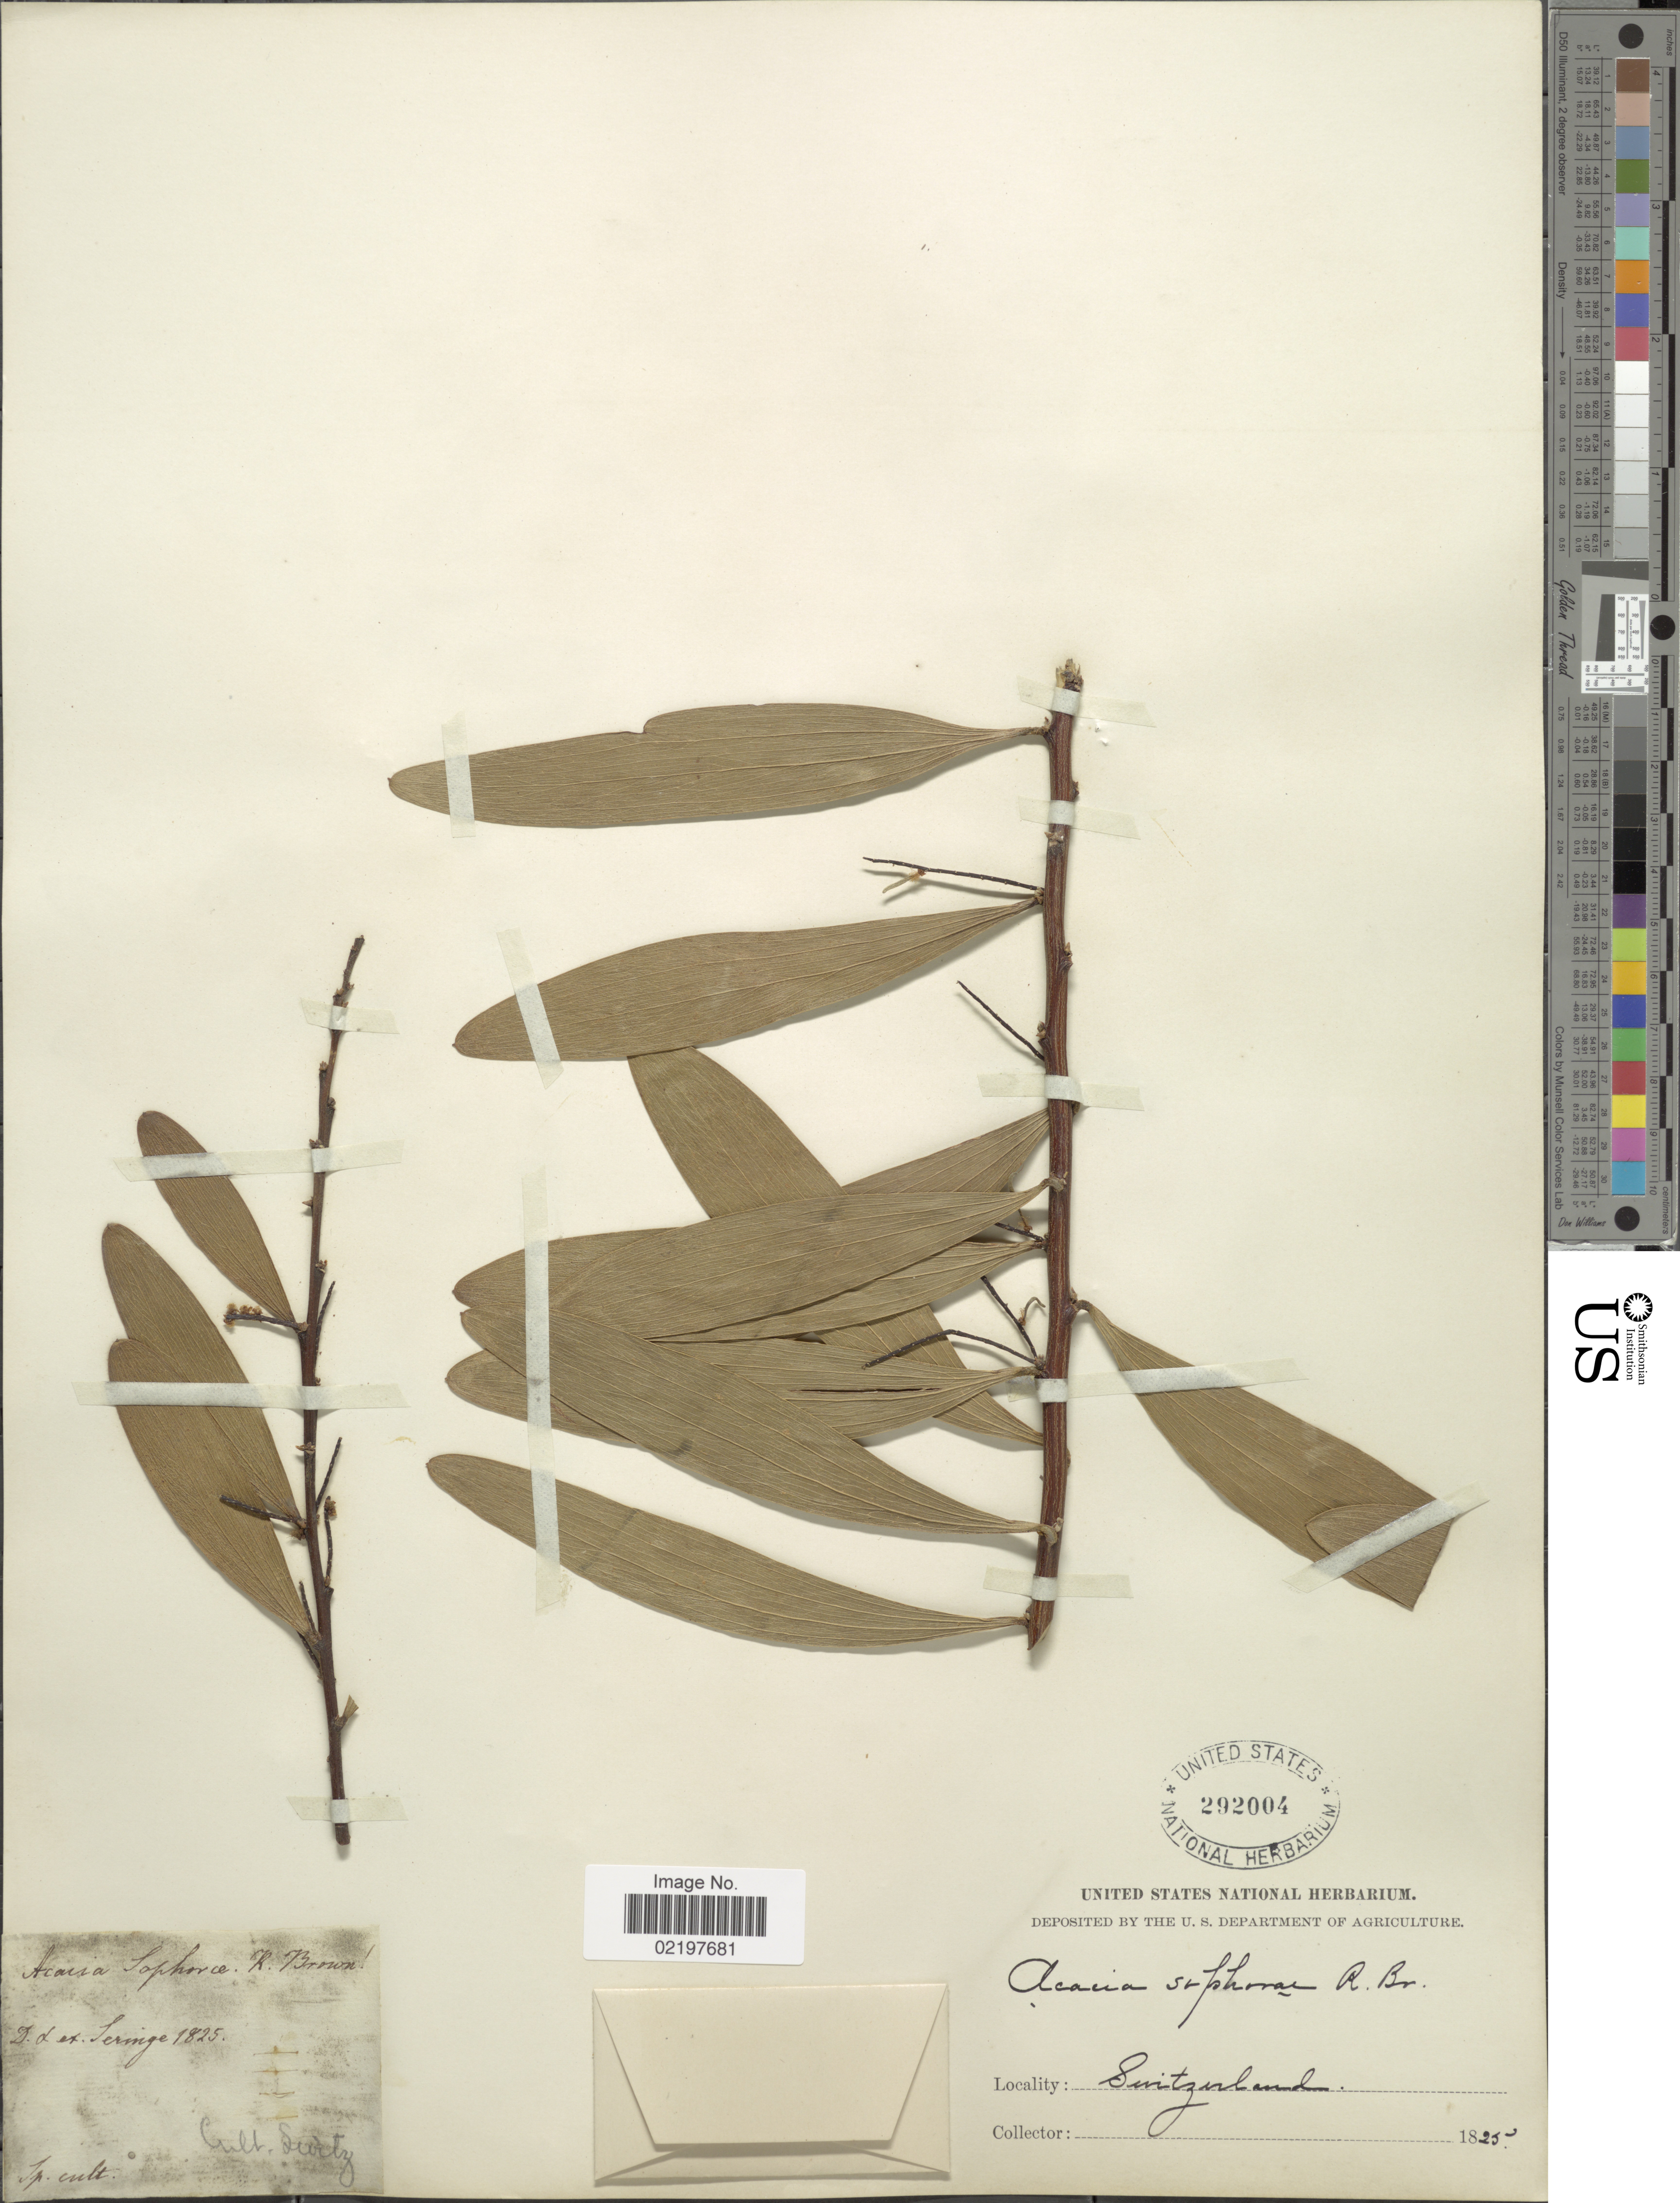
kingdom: Plantae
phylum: Tracheophyta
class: Magnoliopsida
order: Fabales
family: Fabaceae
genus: Acacia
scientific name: Acacia longifolia subsp. sophorae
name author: Court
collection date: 1825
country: Switzerland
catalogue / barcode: US 292004